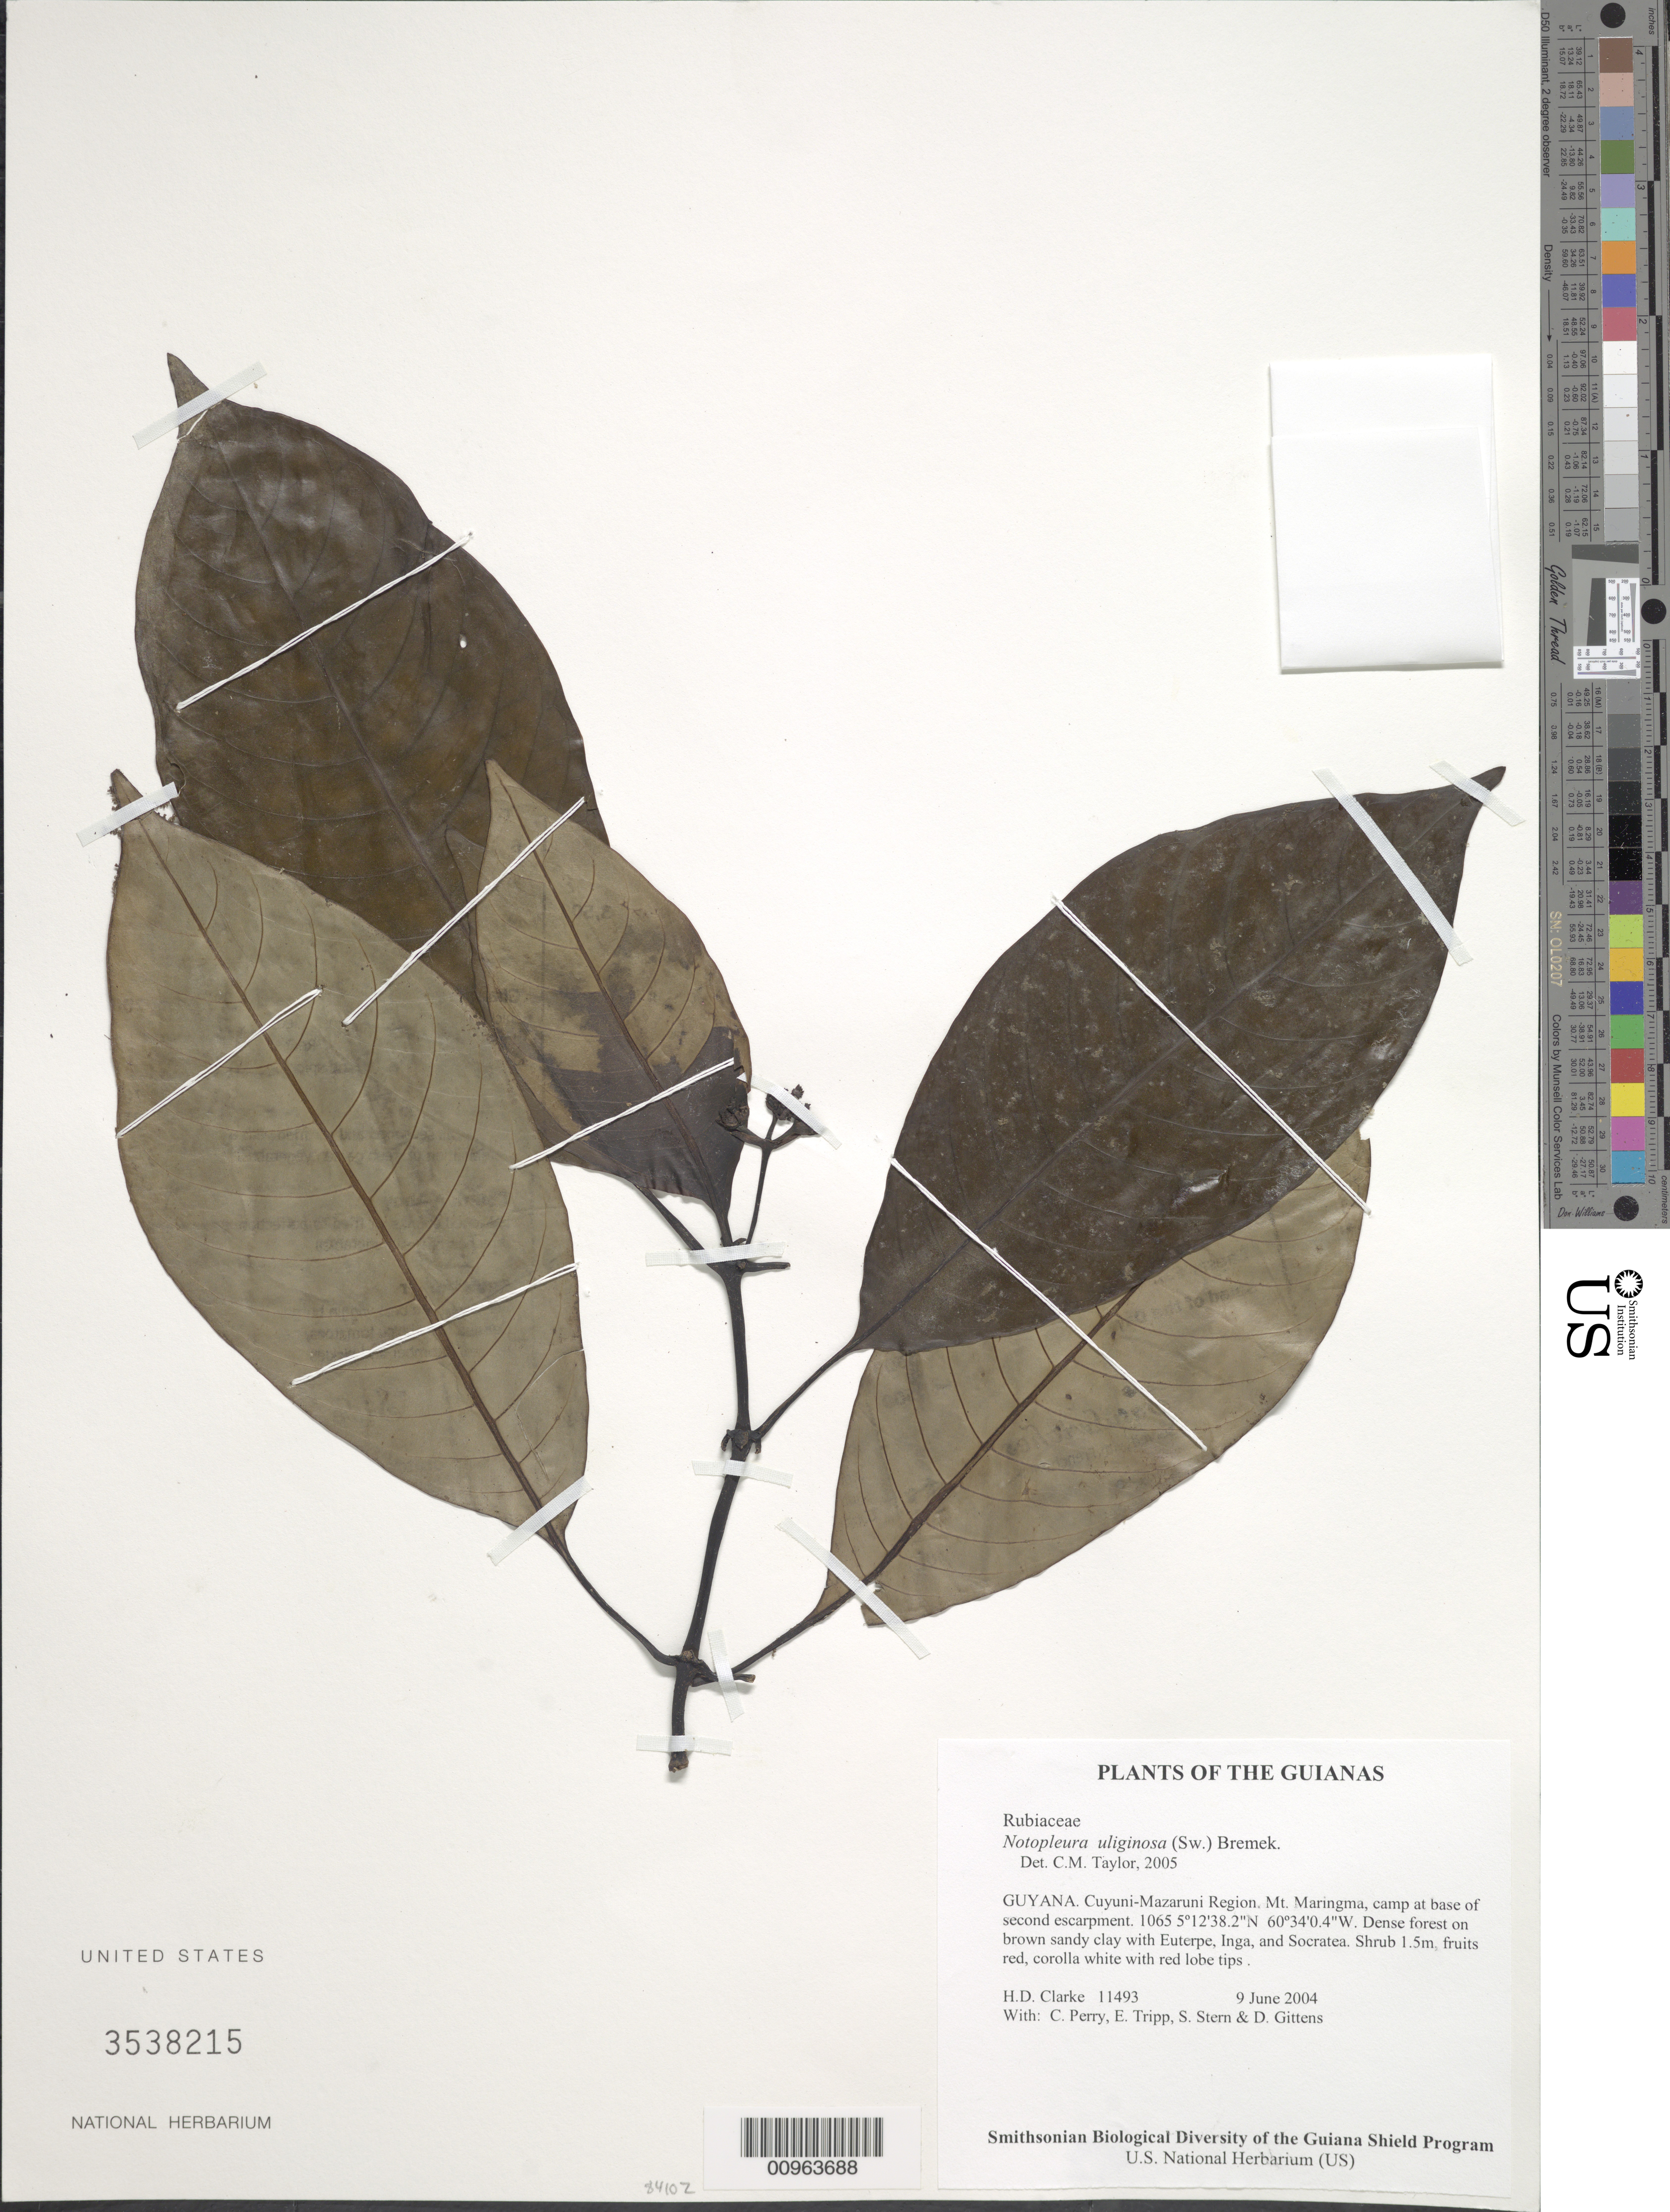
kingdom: Plantae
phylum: Tracheophyta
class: Magnoliopsida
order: Gentianales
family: Rubiaceae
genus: Notopleura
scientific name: Notopleura uliginosa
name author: (Sw.) Bremek.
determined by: Taylor, Charlotte M.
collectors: H. D. Clarke, C. Perry, E. Tripp, S. R. Stern & D. Gittens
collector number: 11493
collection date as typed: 9 June 2004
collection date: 2004-06-09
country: Guyana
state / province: Cuyuni-Mazaruni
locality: Mt. Maringma, camp at base of second escarpment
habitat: Dense forest on brown sandy clay with Euterpe, Inga, and Socratea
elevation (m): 1065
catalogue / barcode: US 3538215